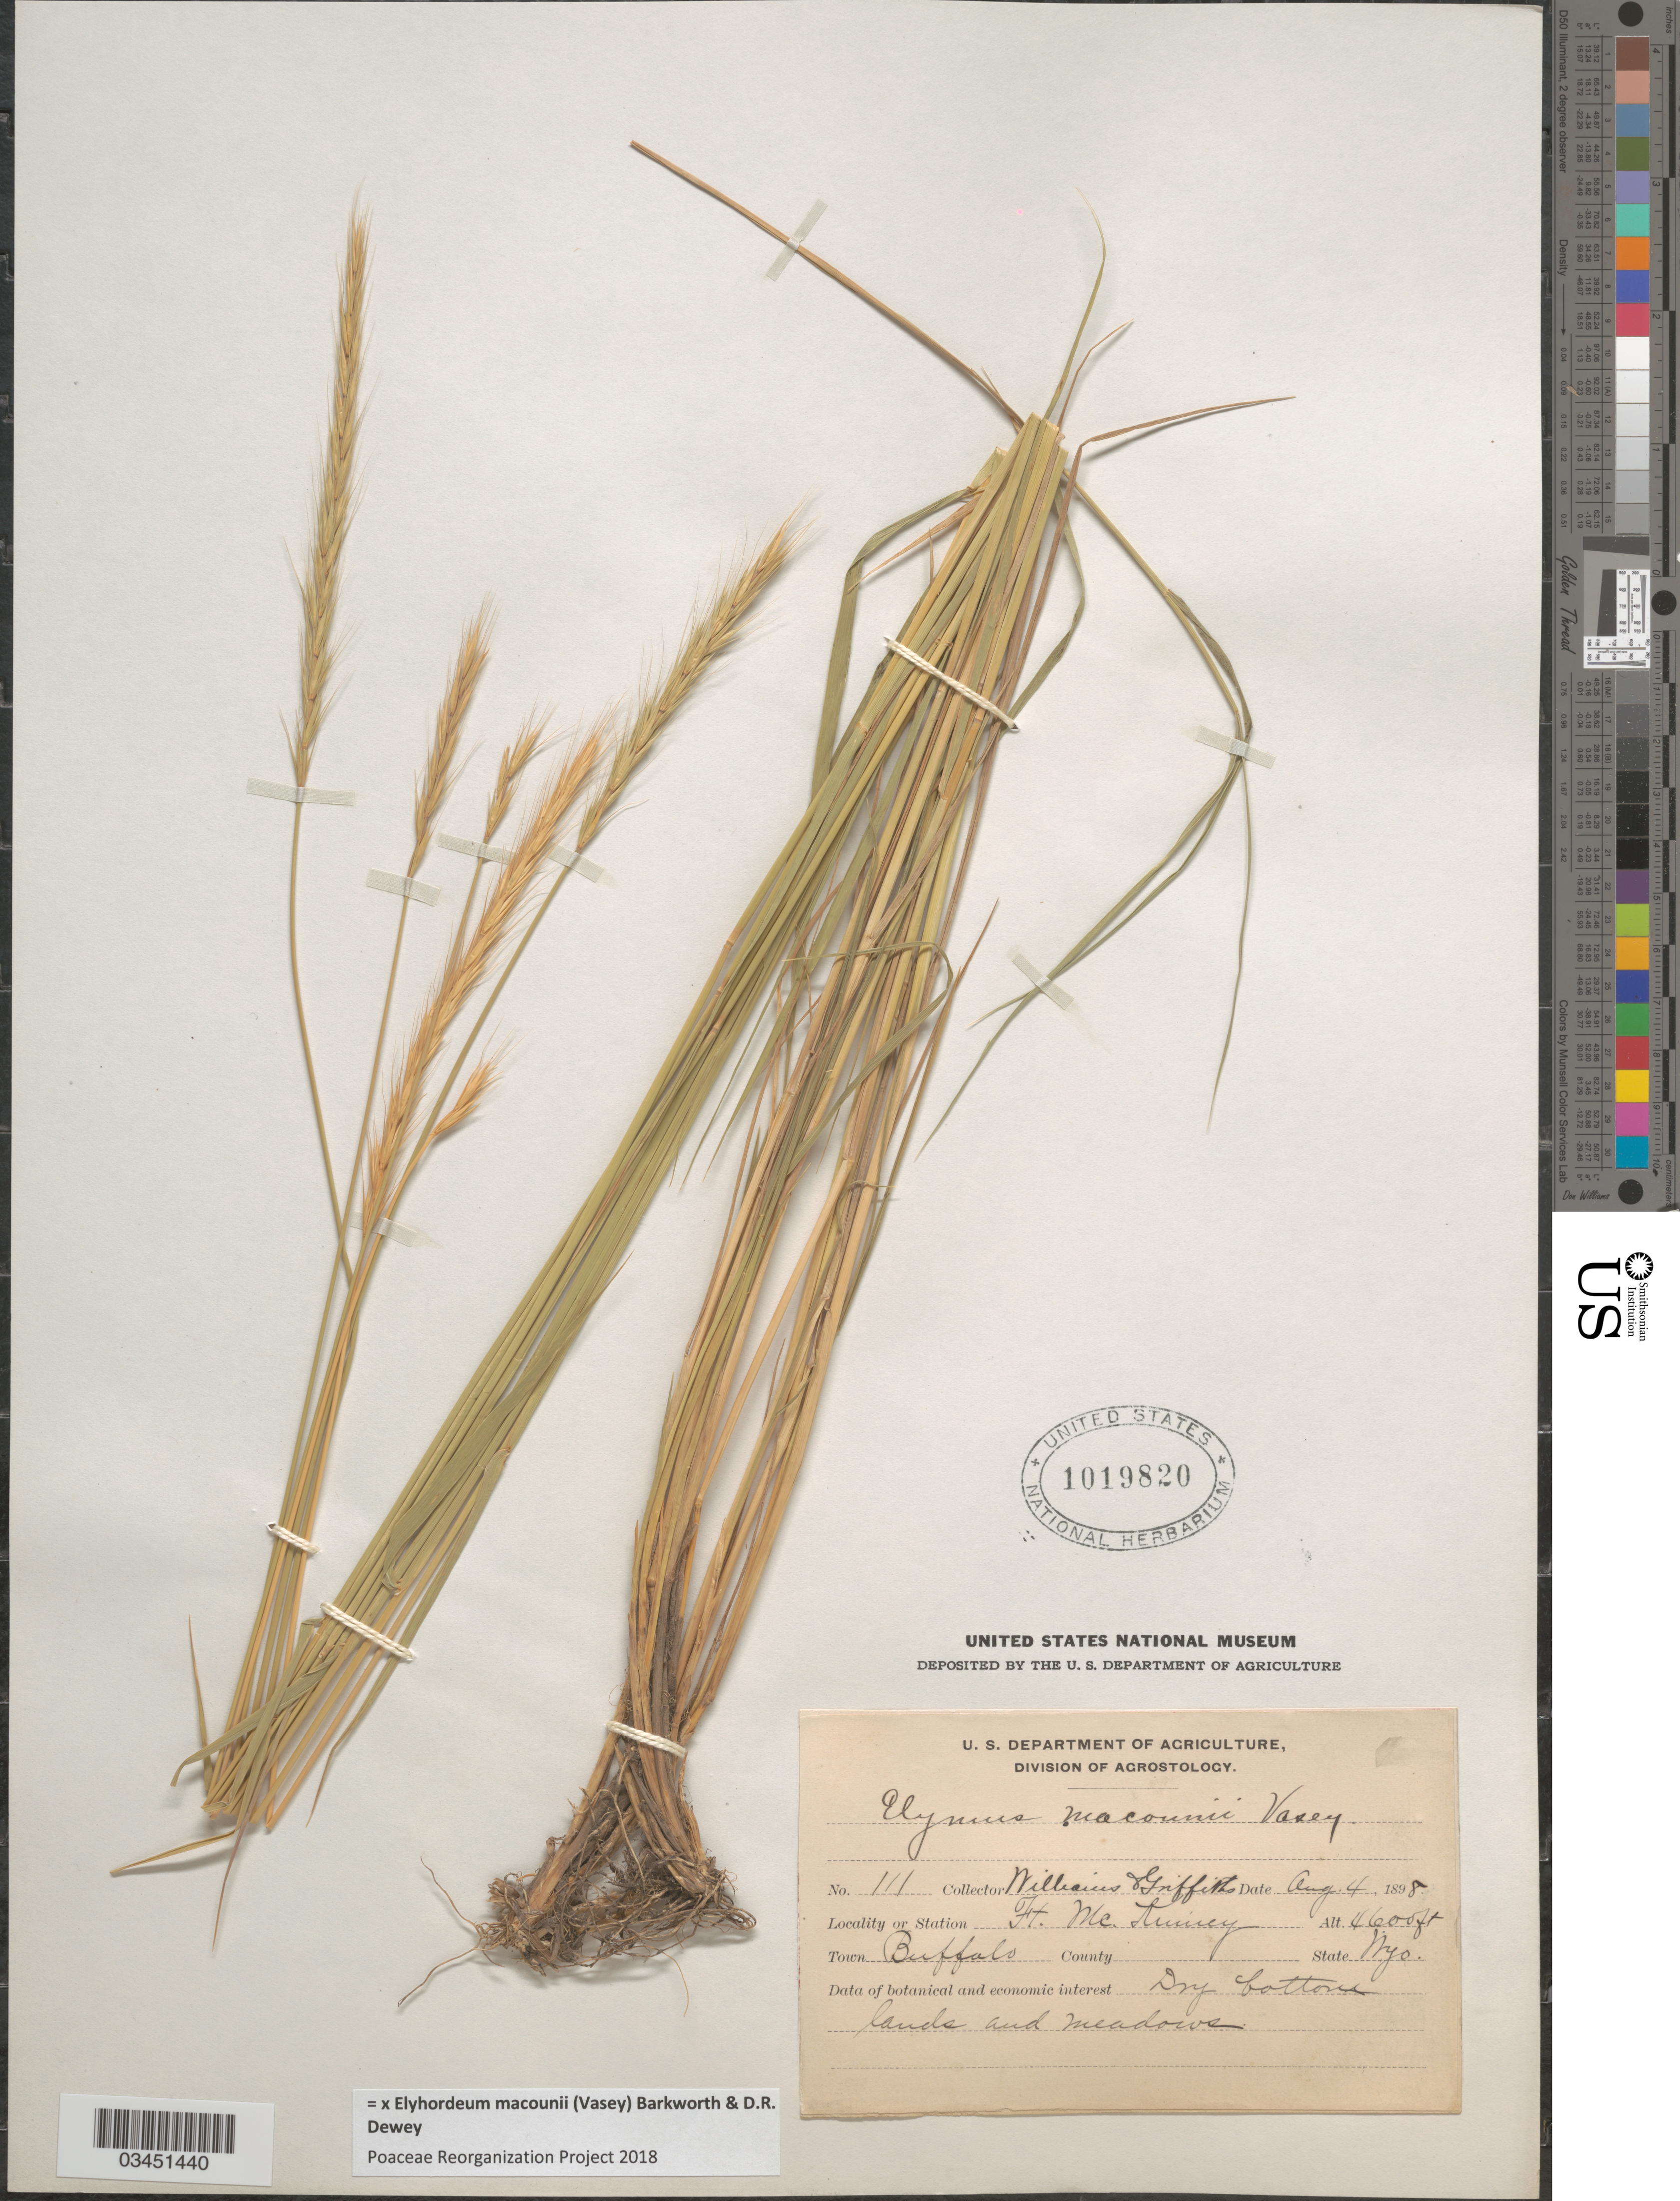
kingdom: Plantae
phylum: Tracheophyta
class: Liliopsida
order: Poales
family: Poaceae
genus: Elyhordeum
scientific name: x Elyhordeum macounii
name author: (Vasey) Barkworth & Dewey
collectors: -- Williams & -- Griffiths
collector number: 111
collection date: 1898-08-04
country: United States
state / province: Wyoming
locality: Ft. McKinney. Buffalo.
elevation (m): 1402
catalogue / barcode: US 1019820